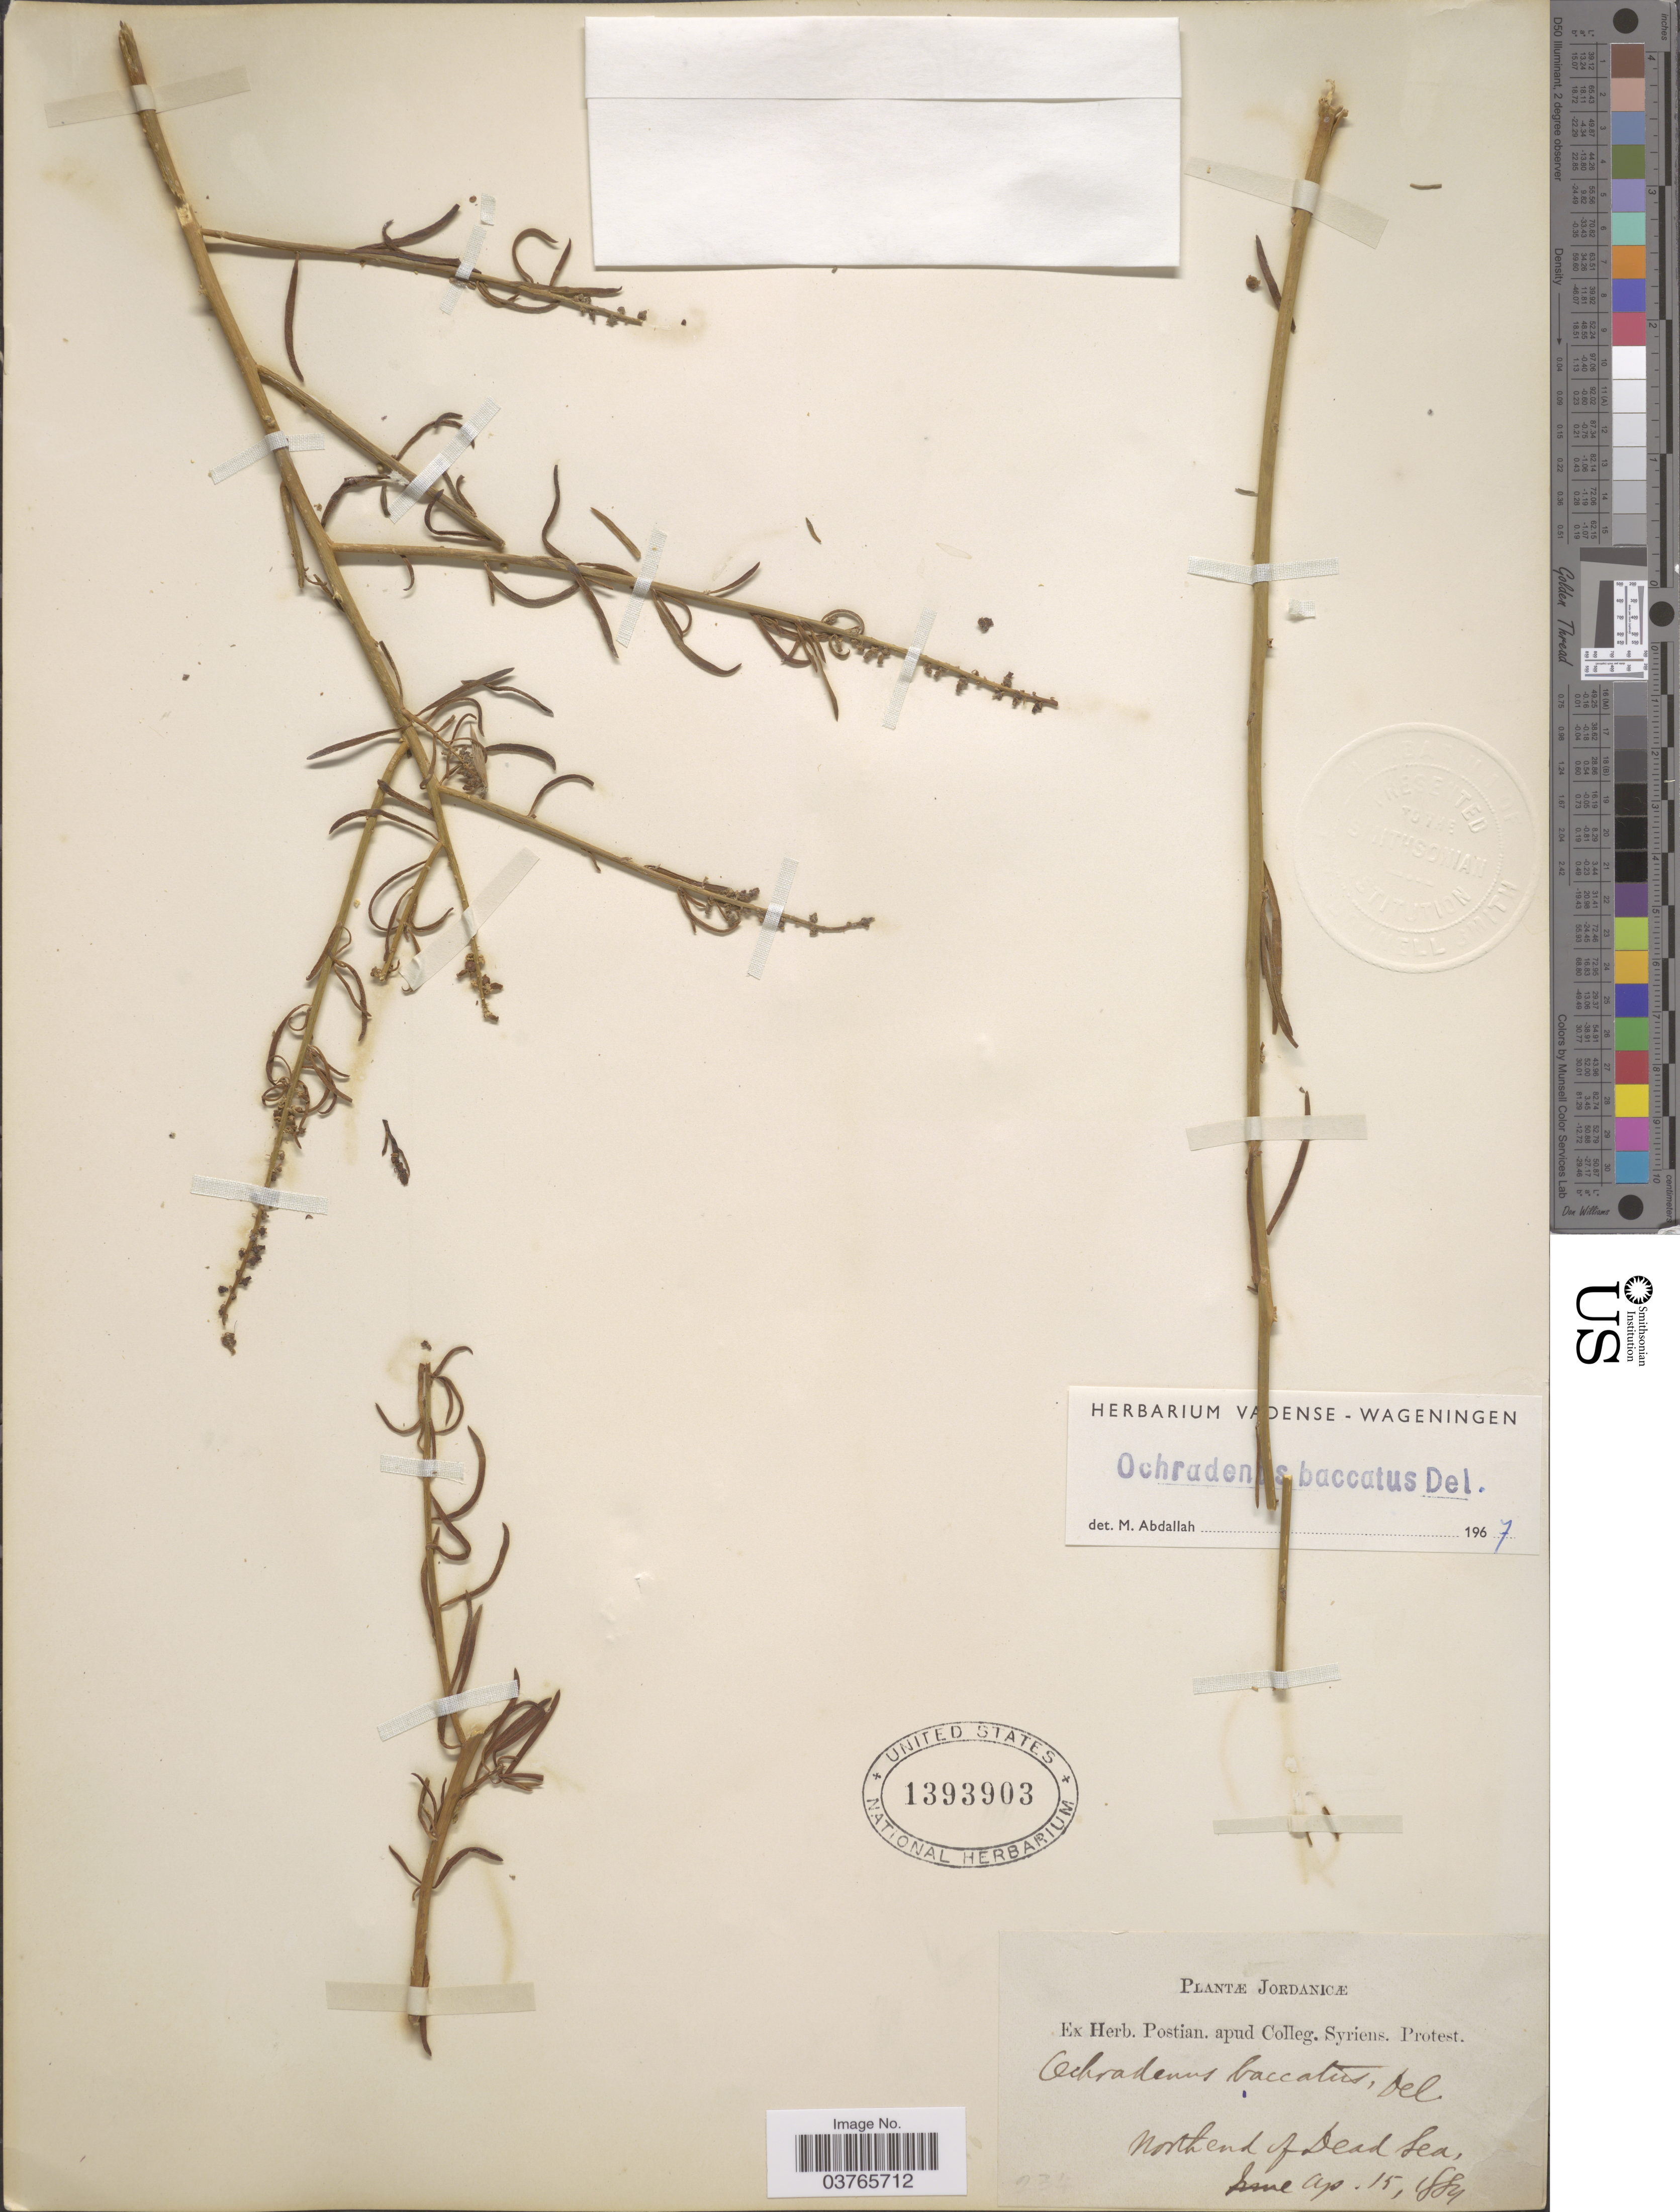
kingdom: Plantae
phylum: Tracheophyta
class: Magnoliopsida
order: Brassicales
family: Resedaceae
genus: Ochradenus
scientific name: Ochradenus baccatus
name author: Delile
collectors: ex herb. Postian. apud Colleg. Syriens. Protest. USE "Fannie P. A. Shepard" (10308853) AS PRIMARY COLLECTOR INSTEAD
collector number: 234?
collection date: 1884-04-15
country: Jordan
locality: North end of Dead Sea.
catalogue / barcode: US 1393903